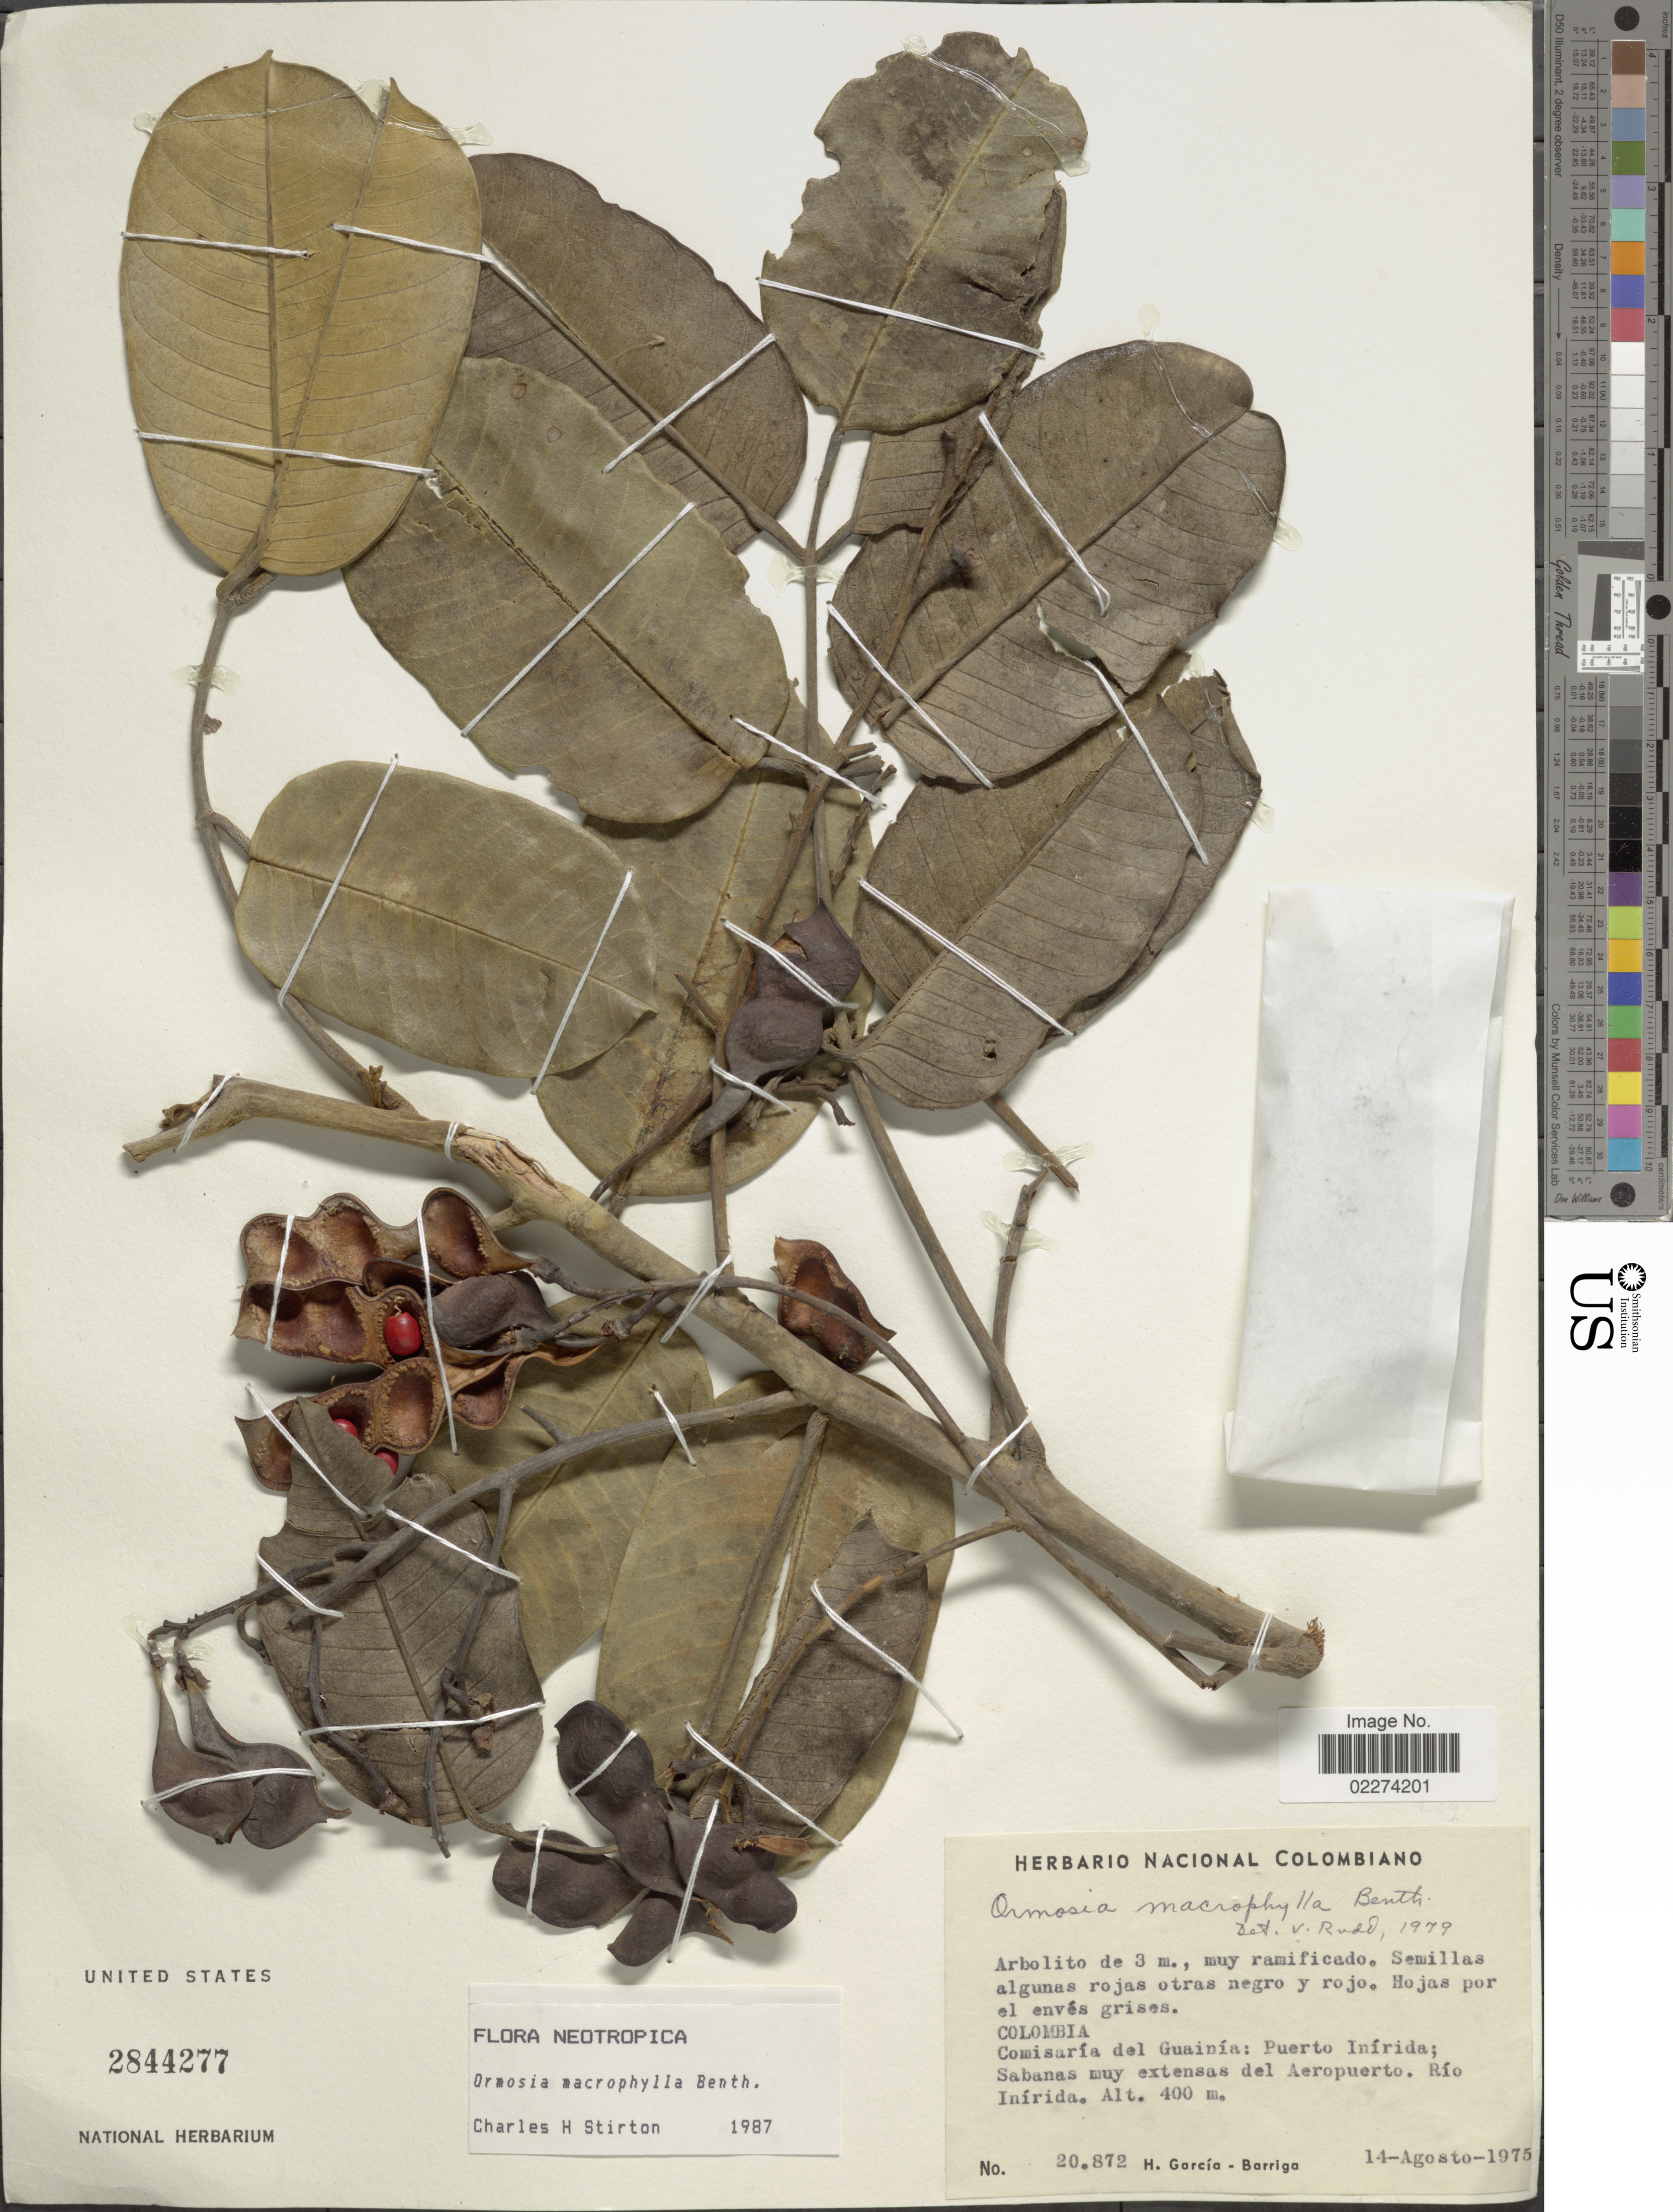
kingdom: Plantae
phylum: Tracheophyta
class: Magnoliopsida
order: Fabales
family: Fabaceae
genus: Ormosia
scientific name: Ormosia macrophylla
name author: Benth.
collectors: H. García Barriga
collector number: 20872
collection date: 1975-08-14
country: Colombia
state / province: Guainía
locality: Comisaria del Guainia: Puerto Inirida: Sabanas muy extensas del Aeropuerto, Rio Inirida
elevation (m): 400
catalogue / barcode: US 2844277